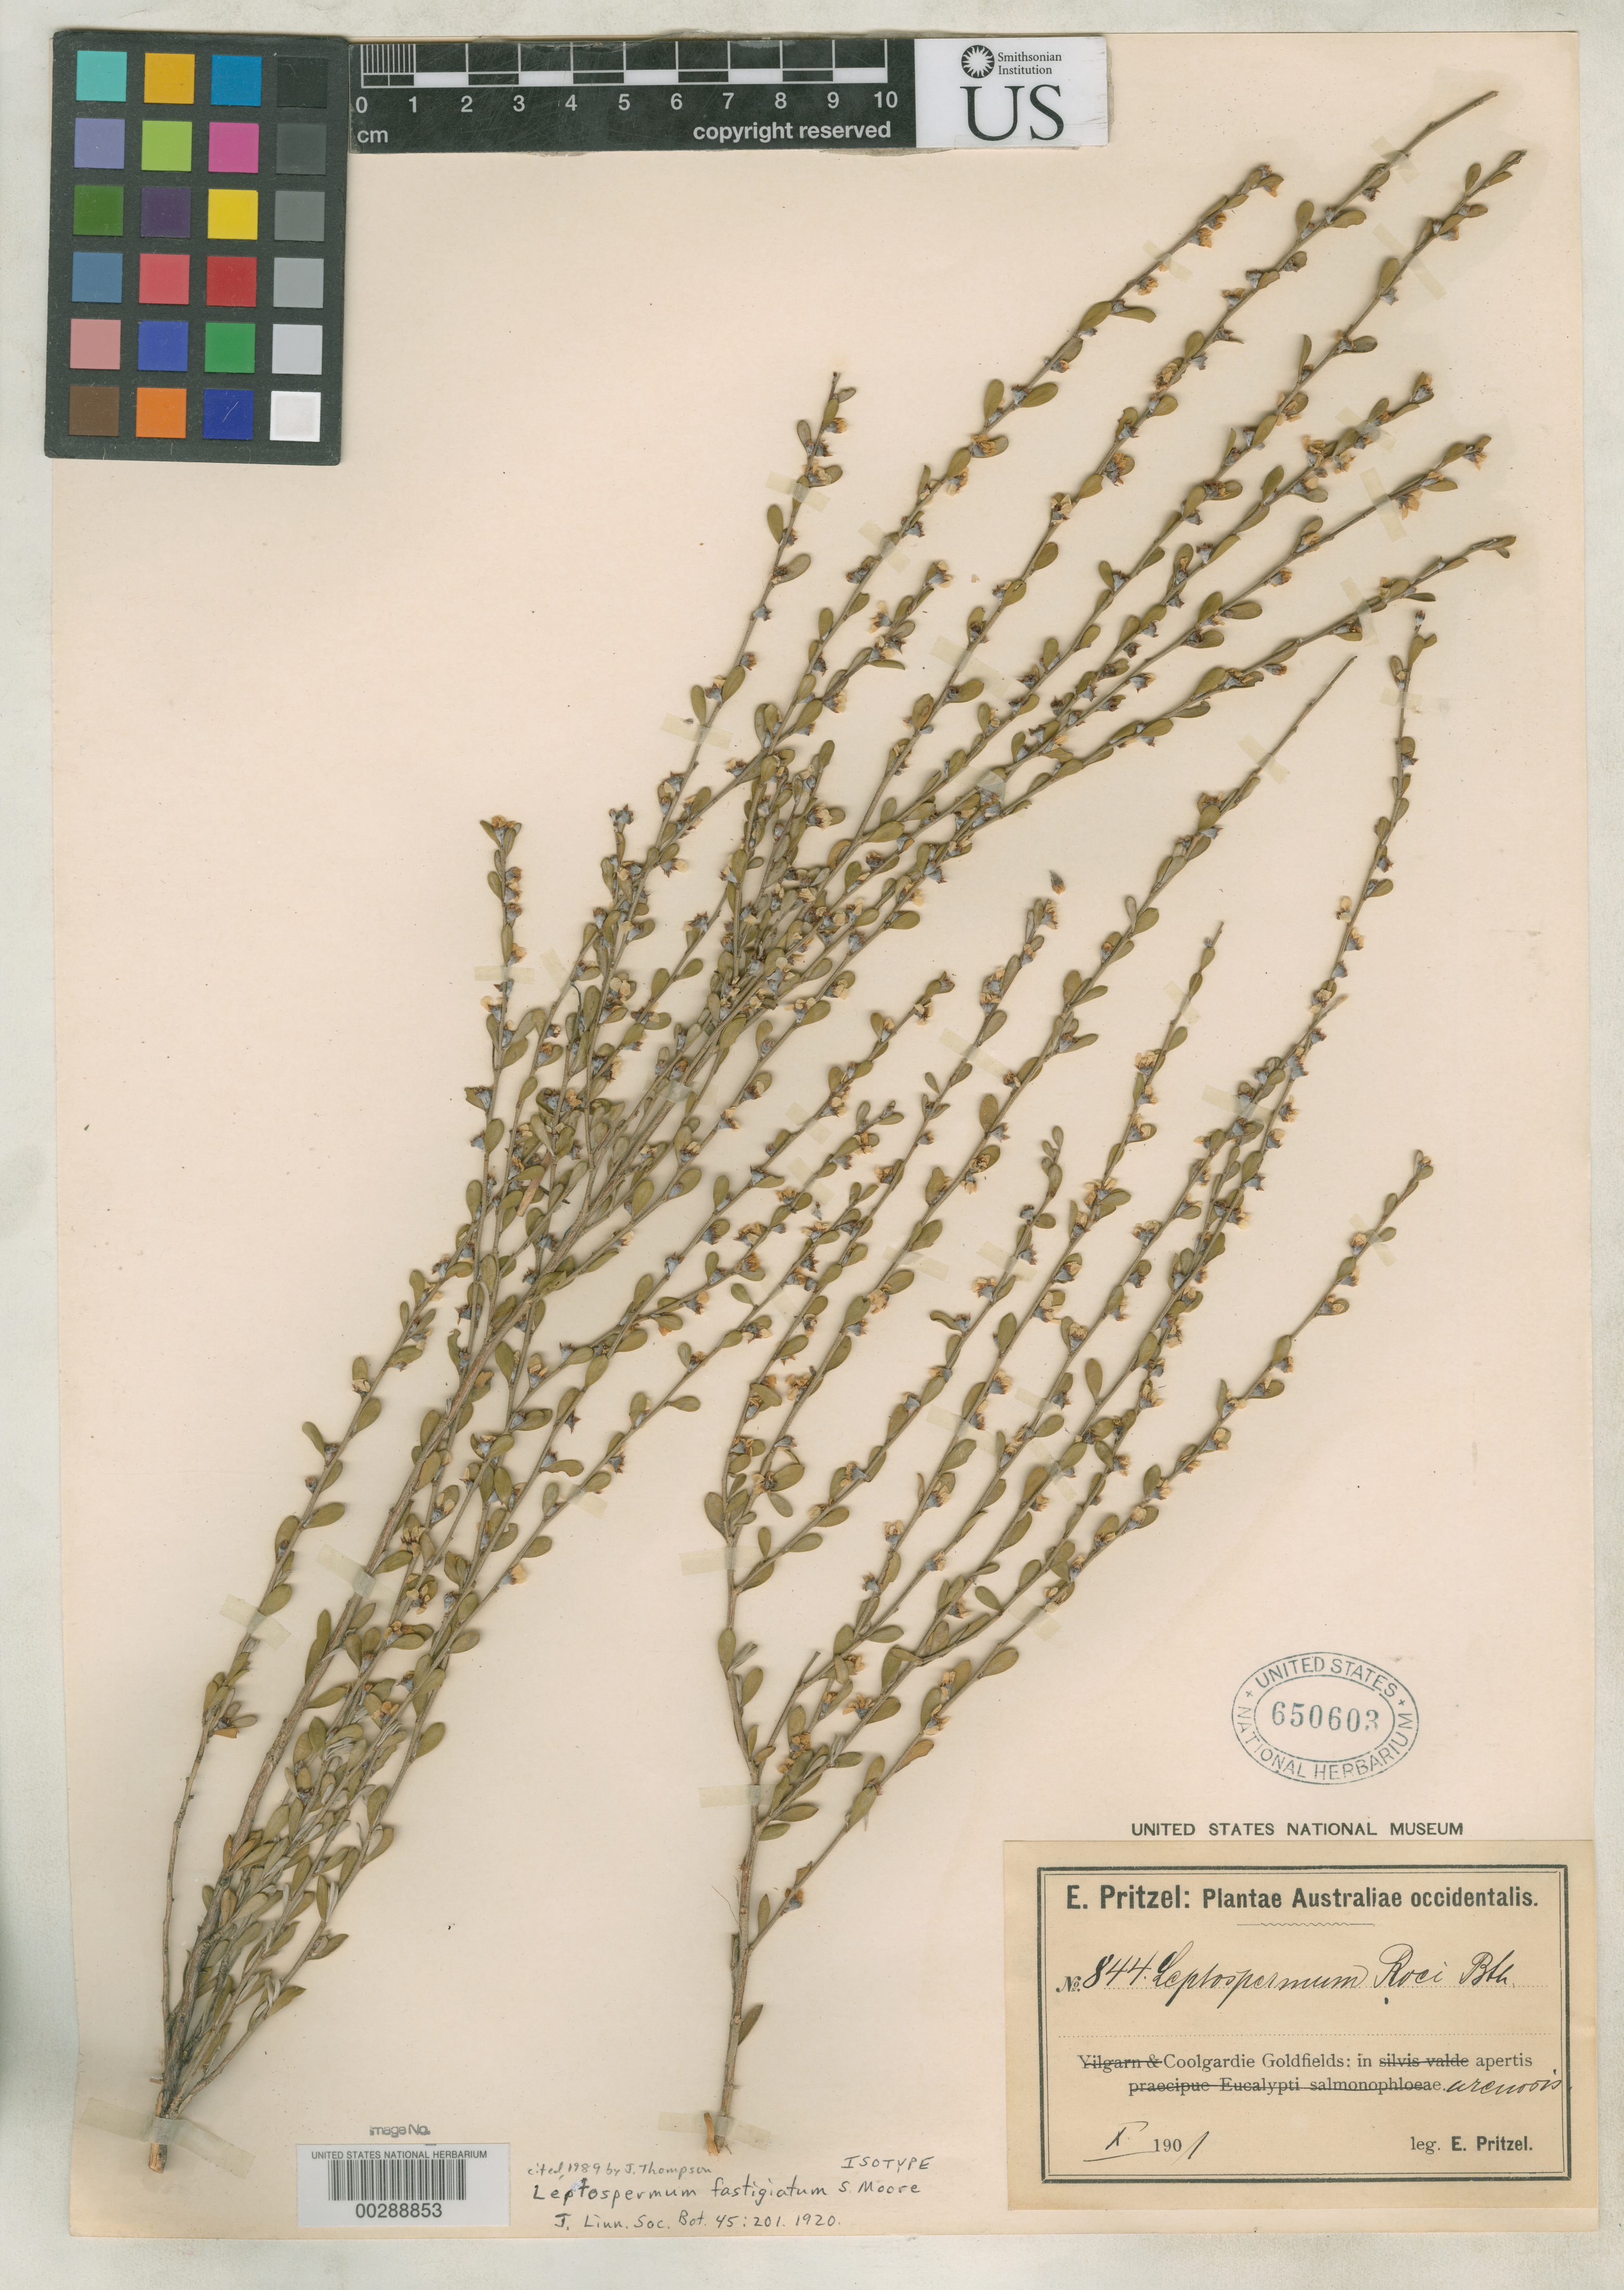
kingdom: Plantae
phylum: Tracheophyta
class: Magnoliopsida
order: Myrtales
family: Myrtaceae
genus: Leptospermum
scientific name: Leptospermum fastigatum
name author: S. Moore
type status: Isotype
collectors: E. G. Pritzel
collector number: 844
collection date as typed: Oct 1901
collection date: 1901-10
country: Australia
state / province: Western Australia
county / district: Coolgardie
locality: Coolgardie Goldfields.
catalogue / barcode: US 650603